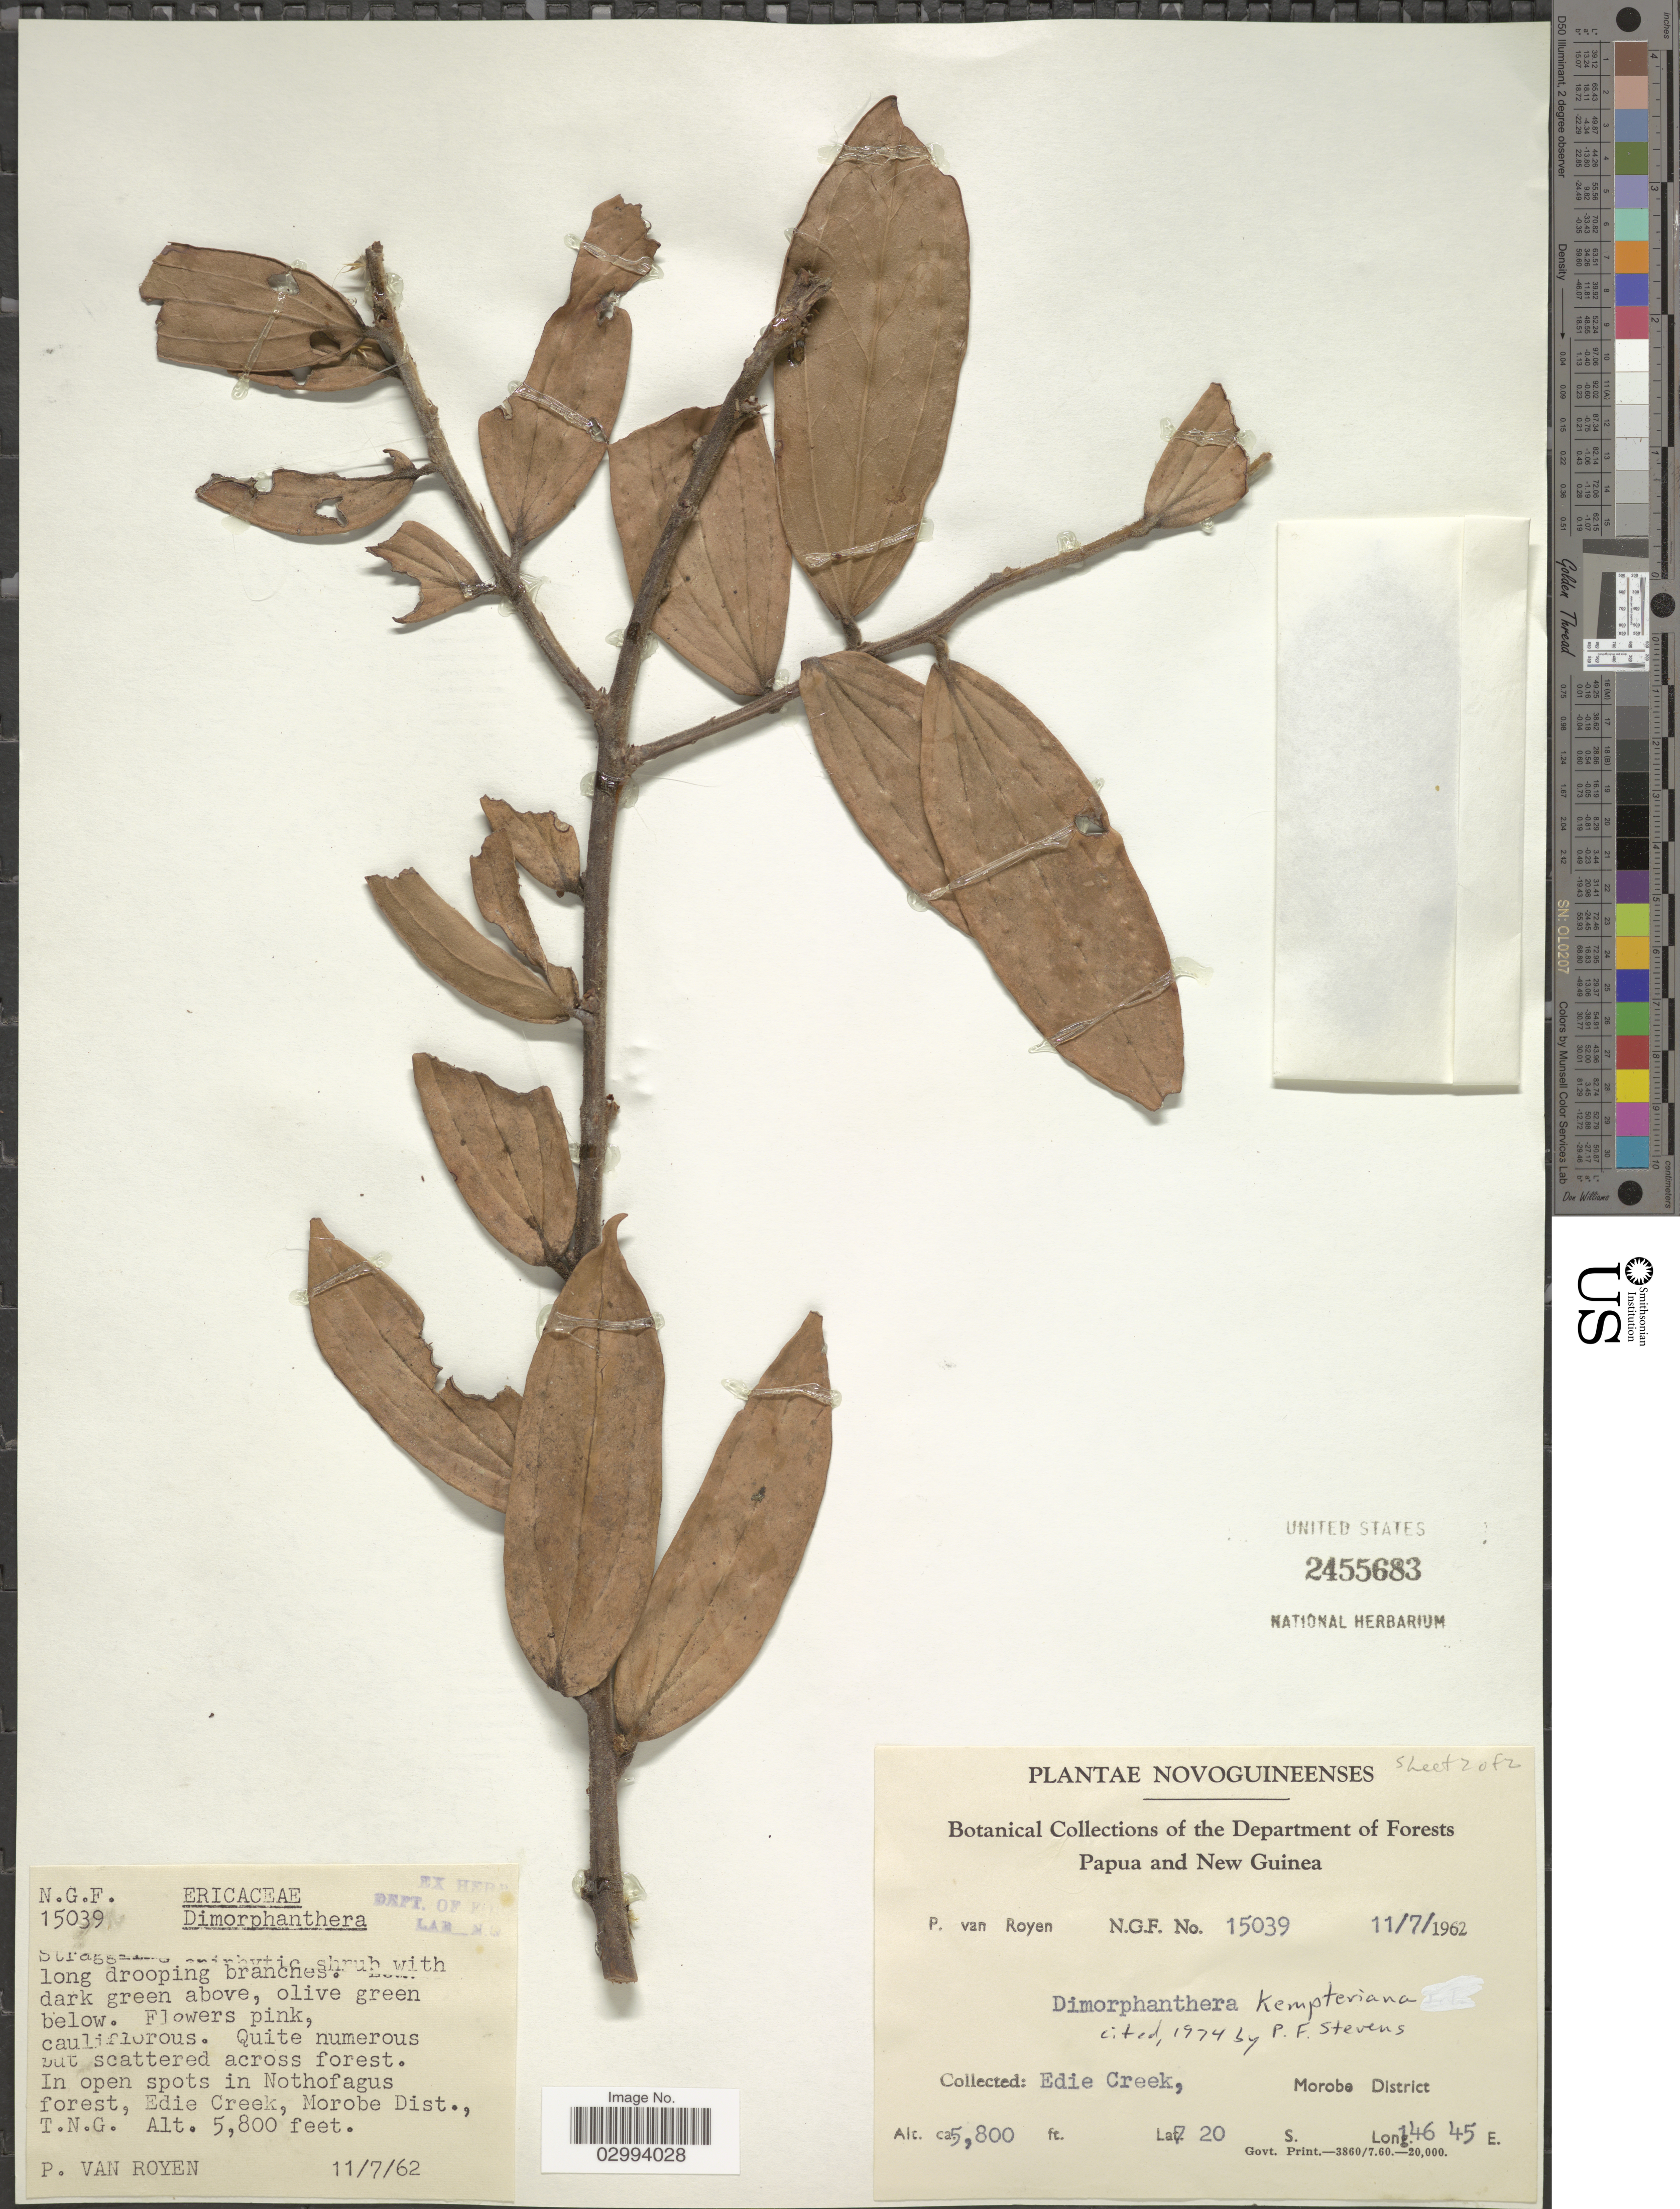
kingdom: Plantae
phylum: Tracheophyta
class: Magnoliopsida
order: Ericales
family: Ericaceae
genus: Dimorphanthera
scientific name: Dimorphanthera kempteriana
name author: Schltr.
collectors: P. van Royen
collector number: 15039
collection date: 1962-07-11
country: Papua New Guinea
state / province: Morobe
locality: Novoguineenses. Papua and New Guinea. Edie Creek, Morobe District. T.N.G.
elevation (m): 1768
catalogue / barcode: US 2455683